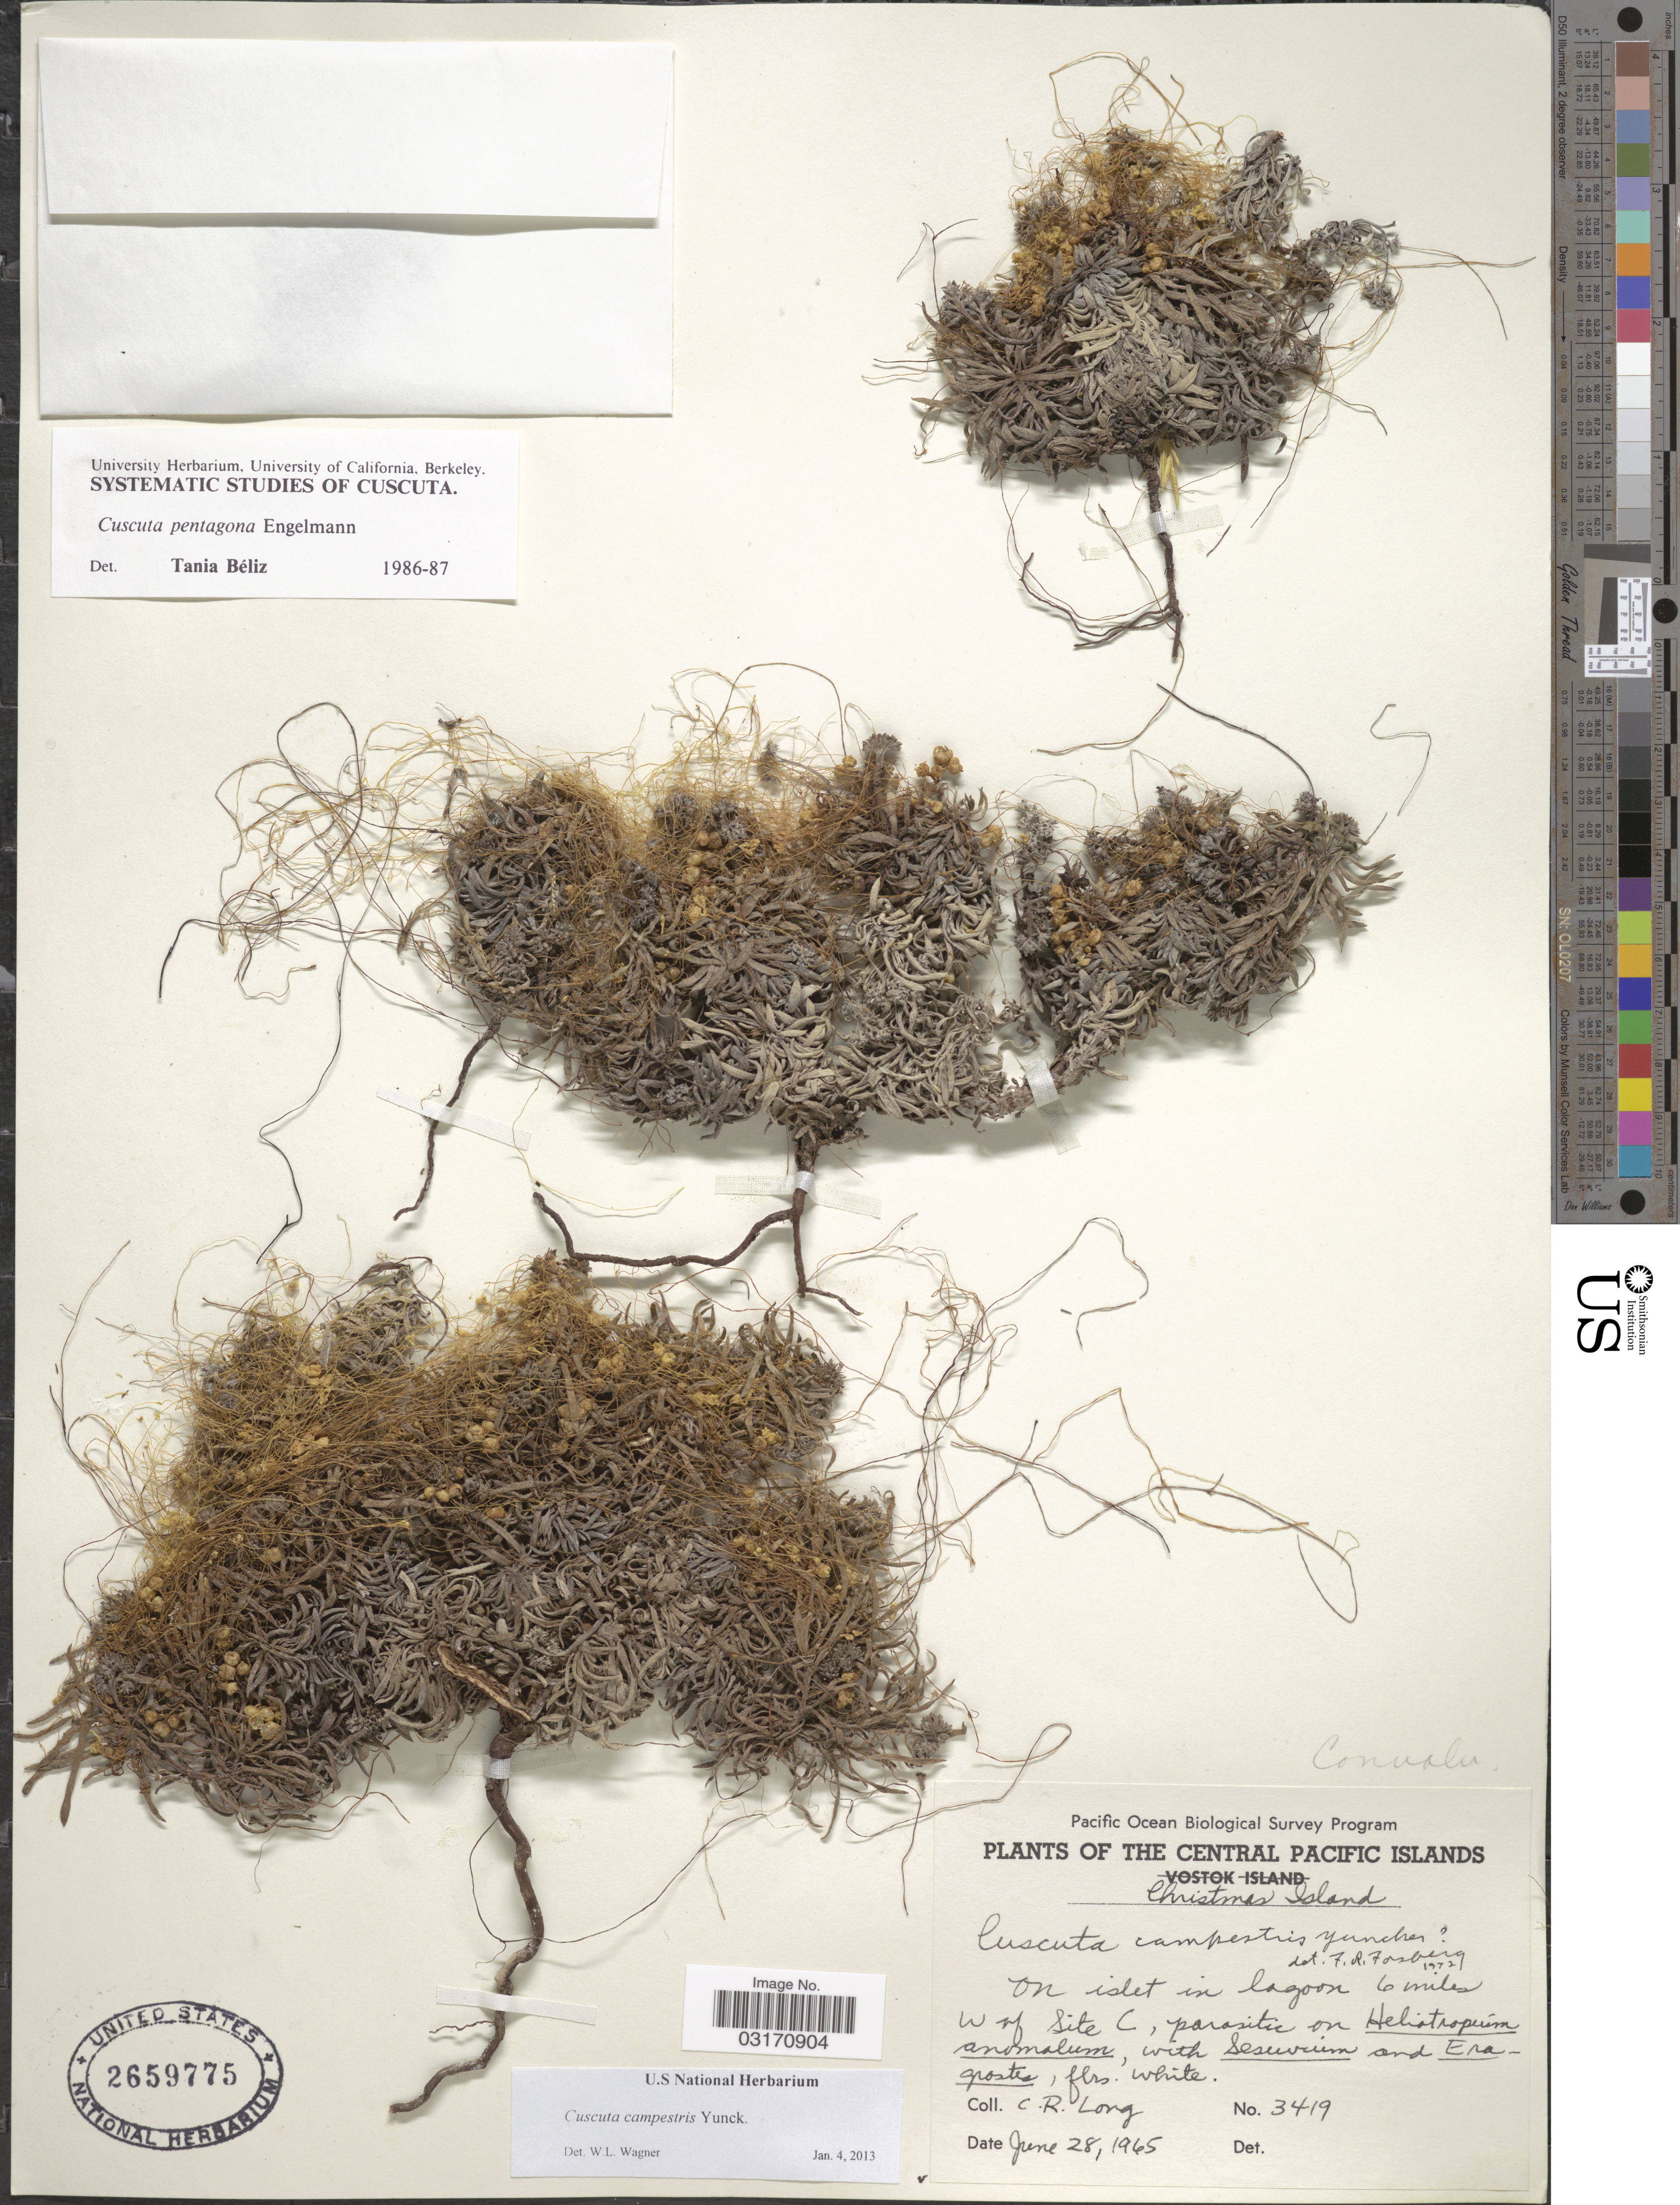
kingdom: Plantae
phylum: Tracheophyta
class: Magnoliopsida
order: Solanales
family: Convolvulaceae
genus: Cuscuta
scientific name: Cuscuta pentagona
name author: Engelm.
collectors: C. R. Long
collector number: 3419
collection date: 1965-06-28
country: Kiribati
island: Kiritimati [Christmas] Atoll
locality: The Central Pacific Islands. Christmas Island, on islet in lagoon 6 miles W of site C.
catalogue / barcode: US 2659775